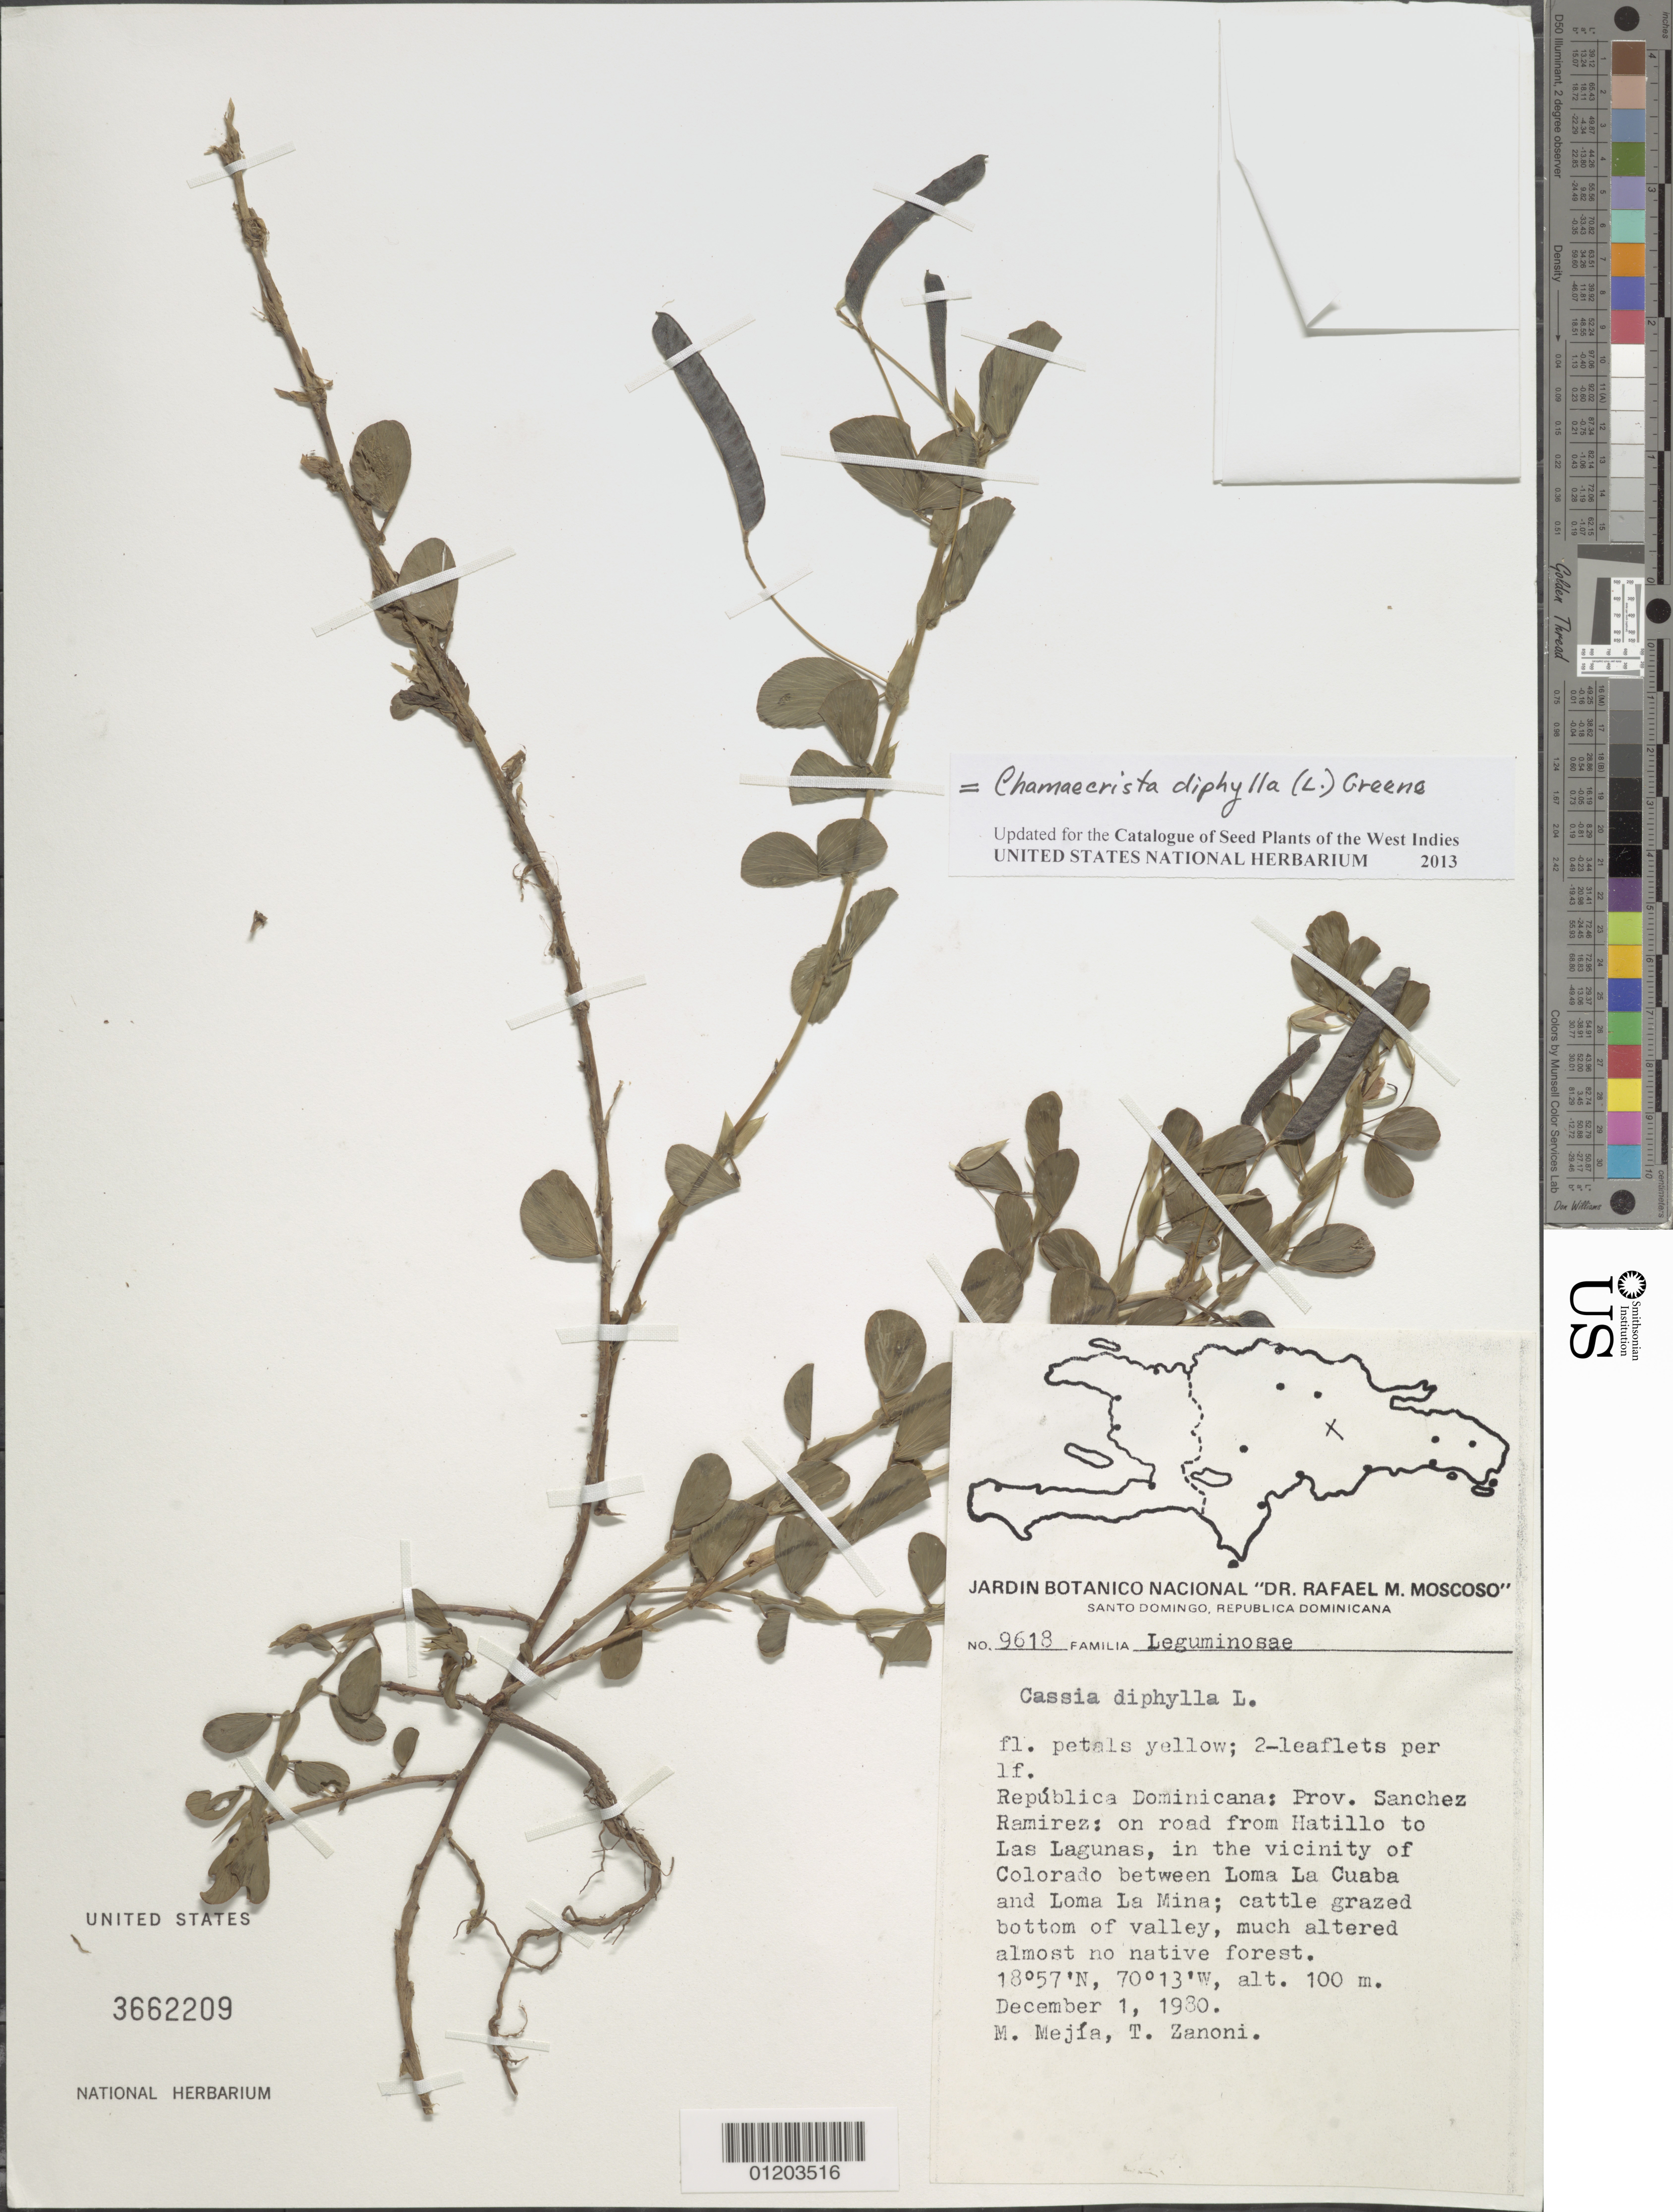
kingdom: Plantae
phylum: Tracheophyta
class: Magnoliopsida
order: Fabales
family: Fabaceae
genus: Chamaecrista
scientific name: Chamaecrista diphylla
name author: (L.) Greene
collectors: M. Mejia & T. A. Zanoni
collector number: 9618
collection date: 1980-12-01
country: Dominican Republic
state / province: Sánchez Ramírez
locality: Hatillo road to Las Lagunas, in the vicinity of Colorado between Loma la Cuaba and Loma La Mina.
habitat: Cattle grazed bottom of valley, much altered, almost no native forest.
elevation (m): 100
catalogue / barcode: US 3662209